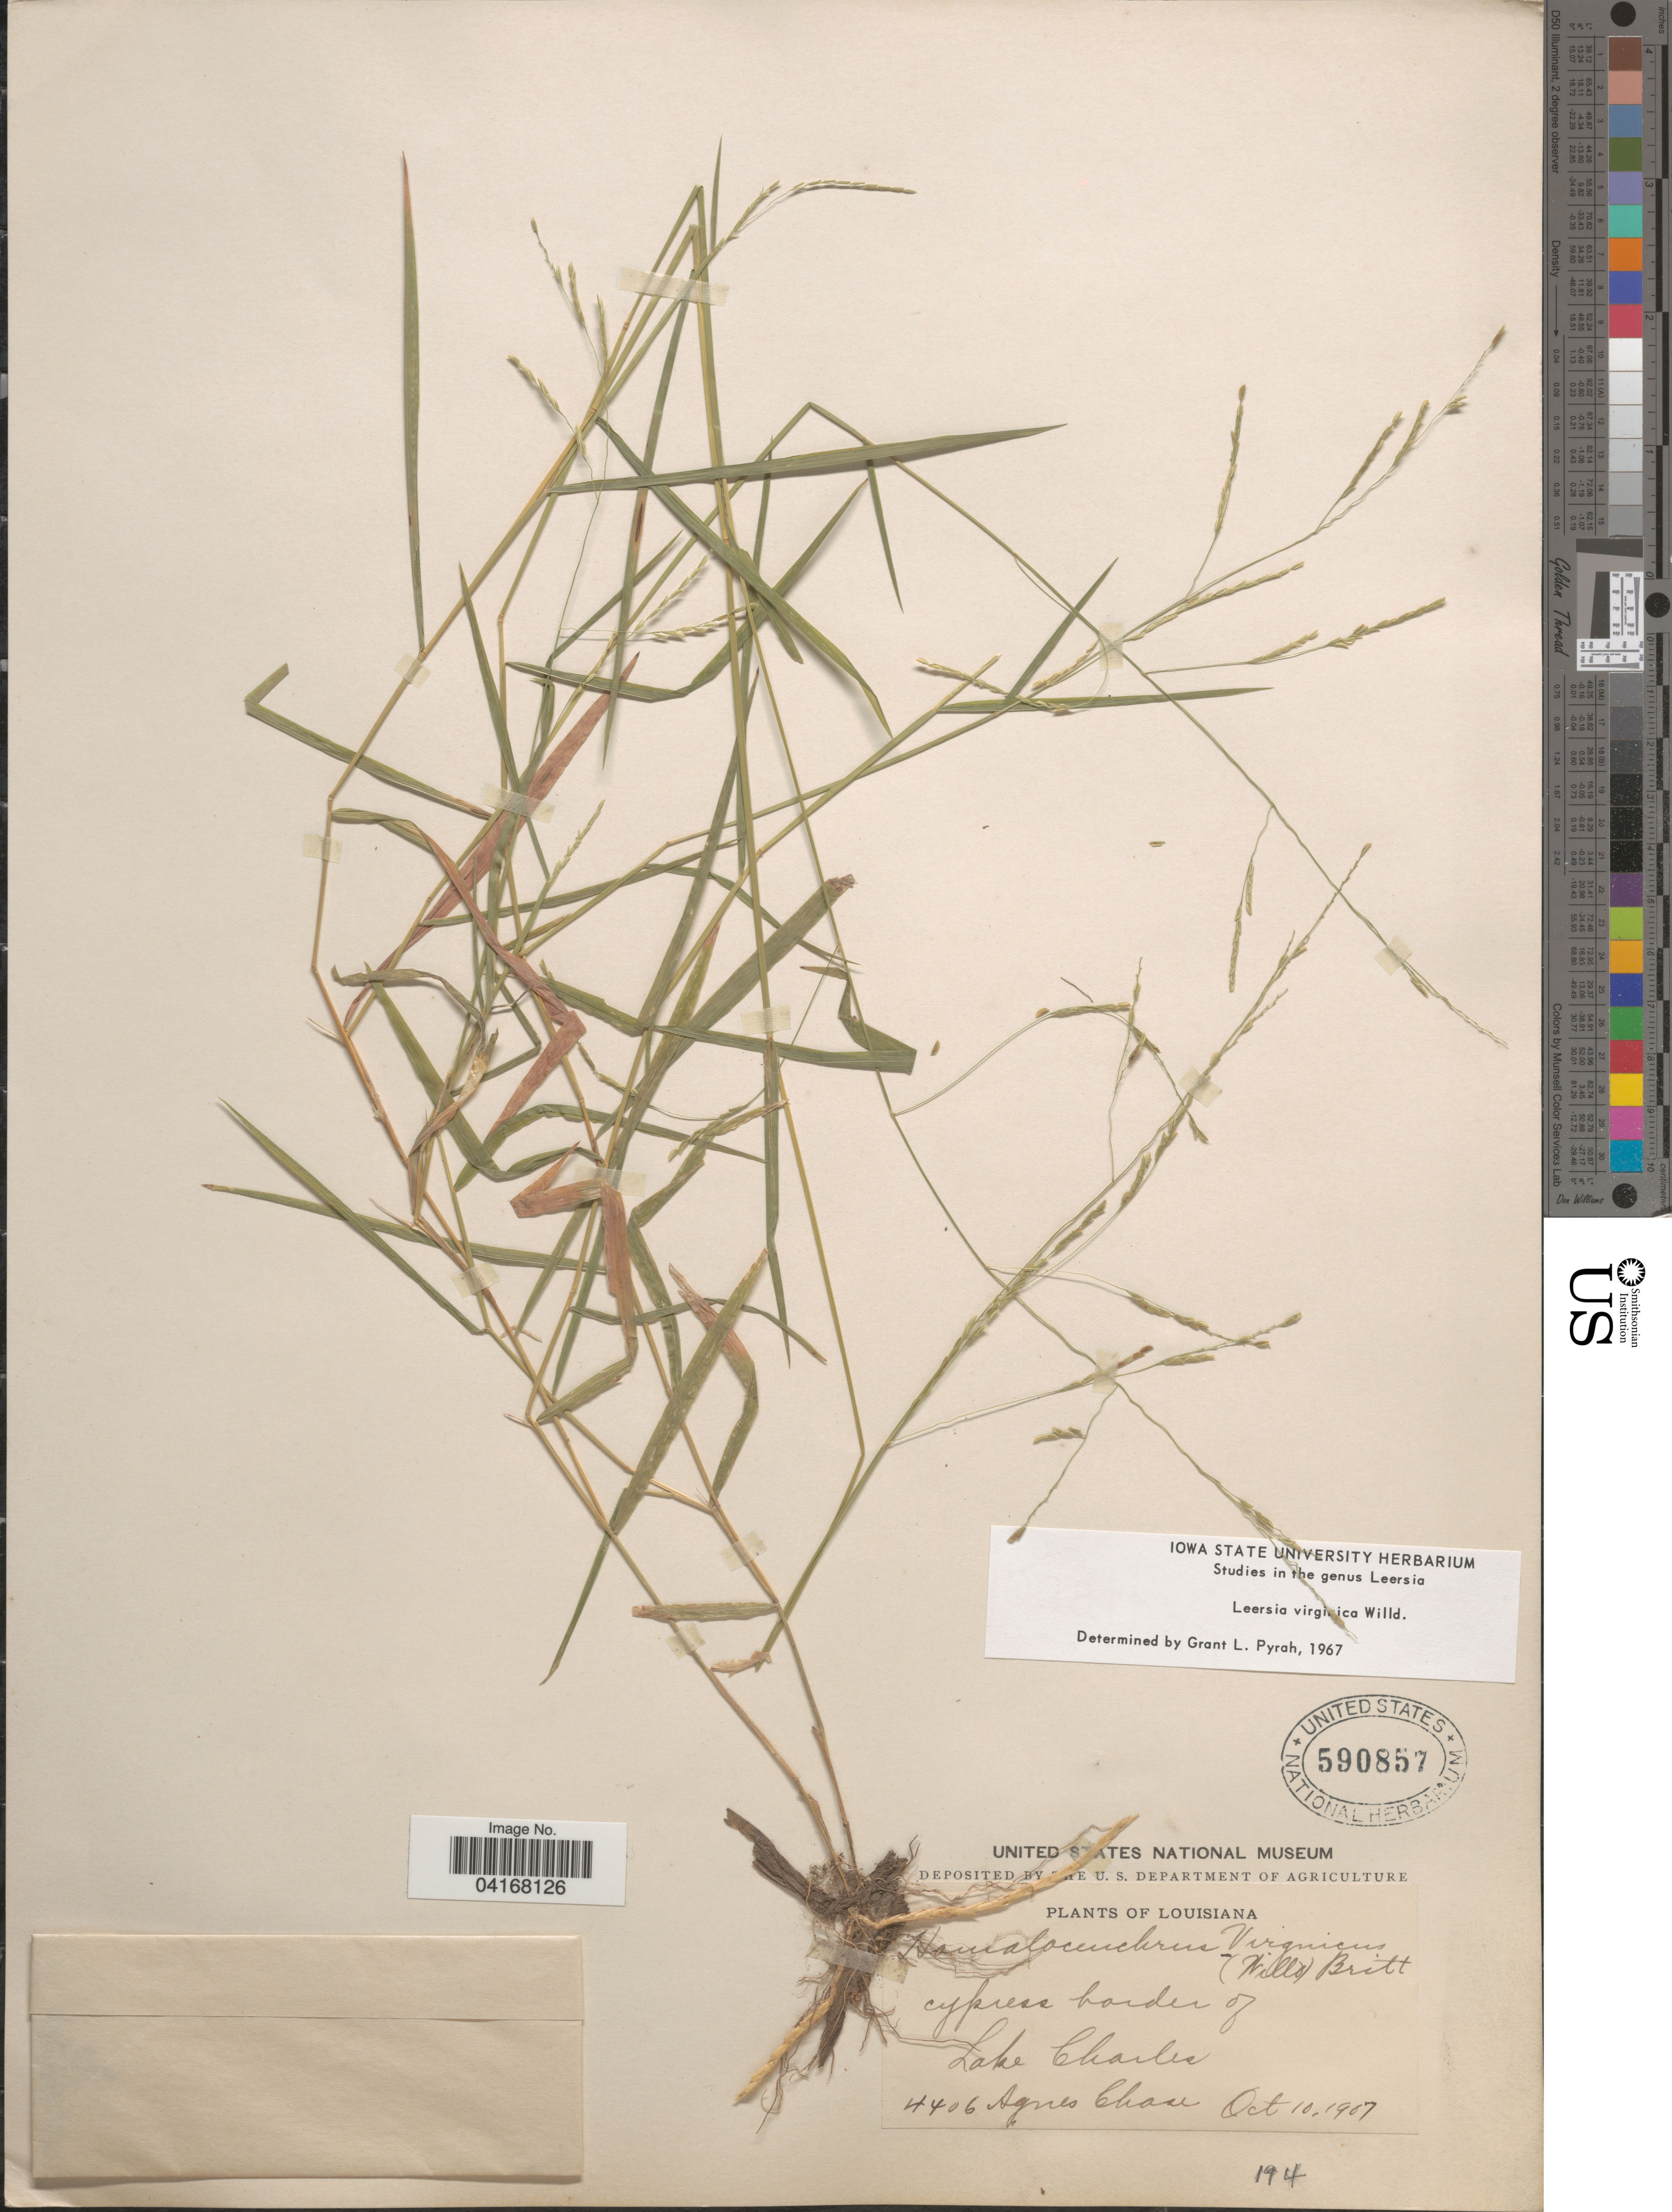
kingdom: Plantae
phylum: Tracheophyta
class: Liliopsida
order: Poales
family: Poaceae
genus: Leersia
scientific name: Leersia virginica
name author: Willd.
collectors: A. Chase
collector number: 4406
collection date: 1907-10-10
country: United States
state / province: Louisiana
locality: Cypress border of Lake Charles.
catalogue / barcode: US 590857